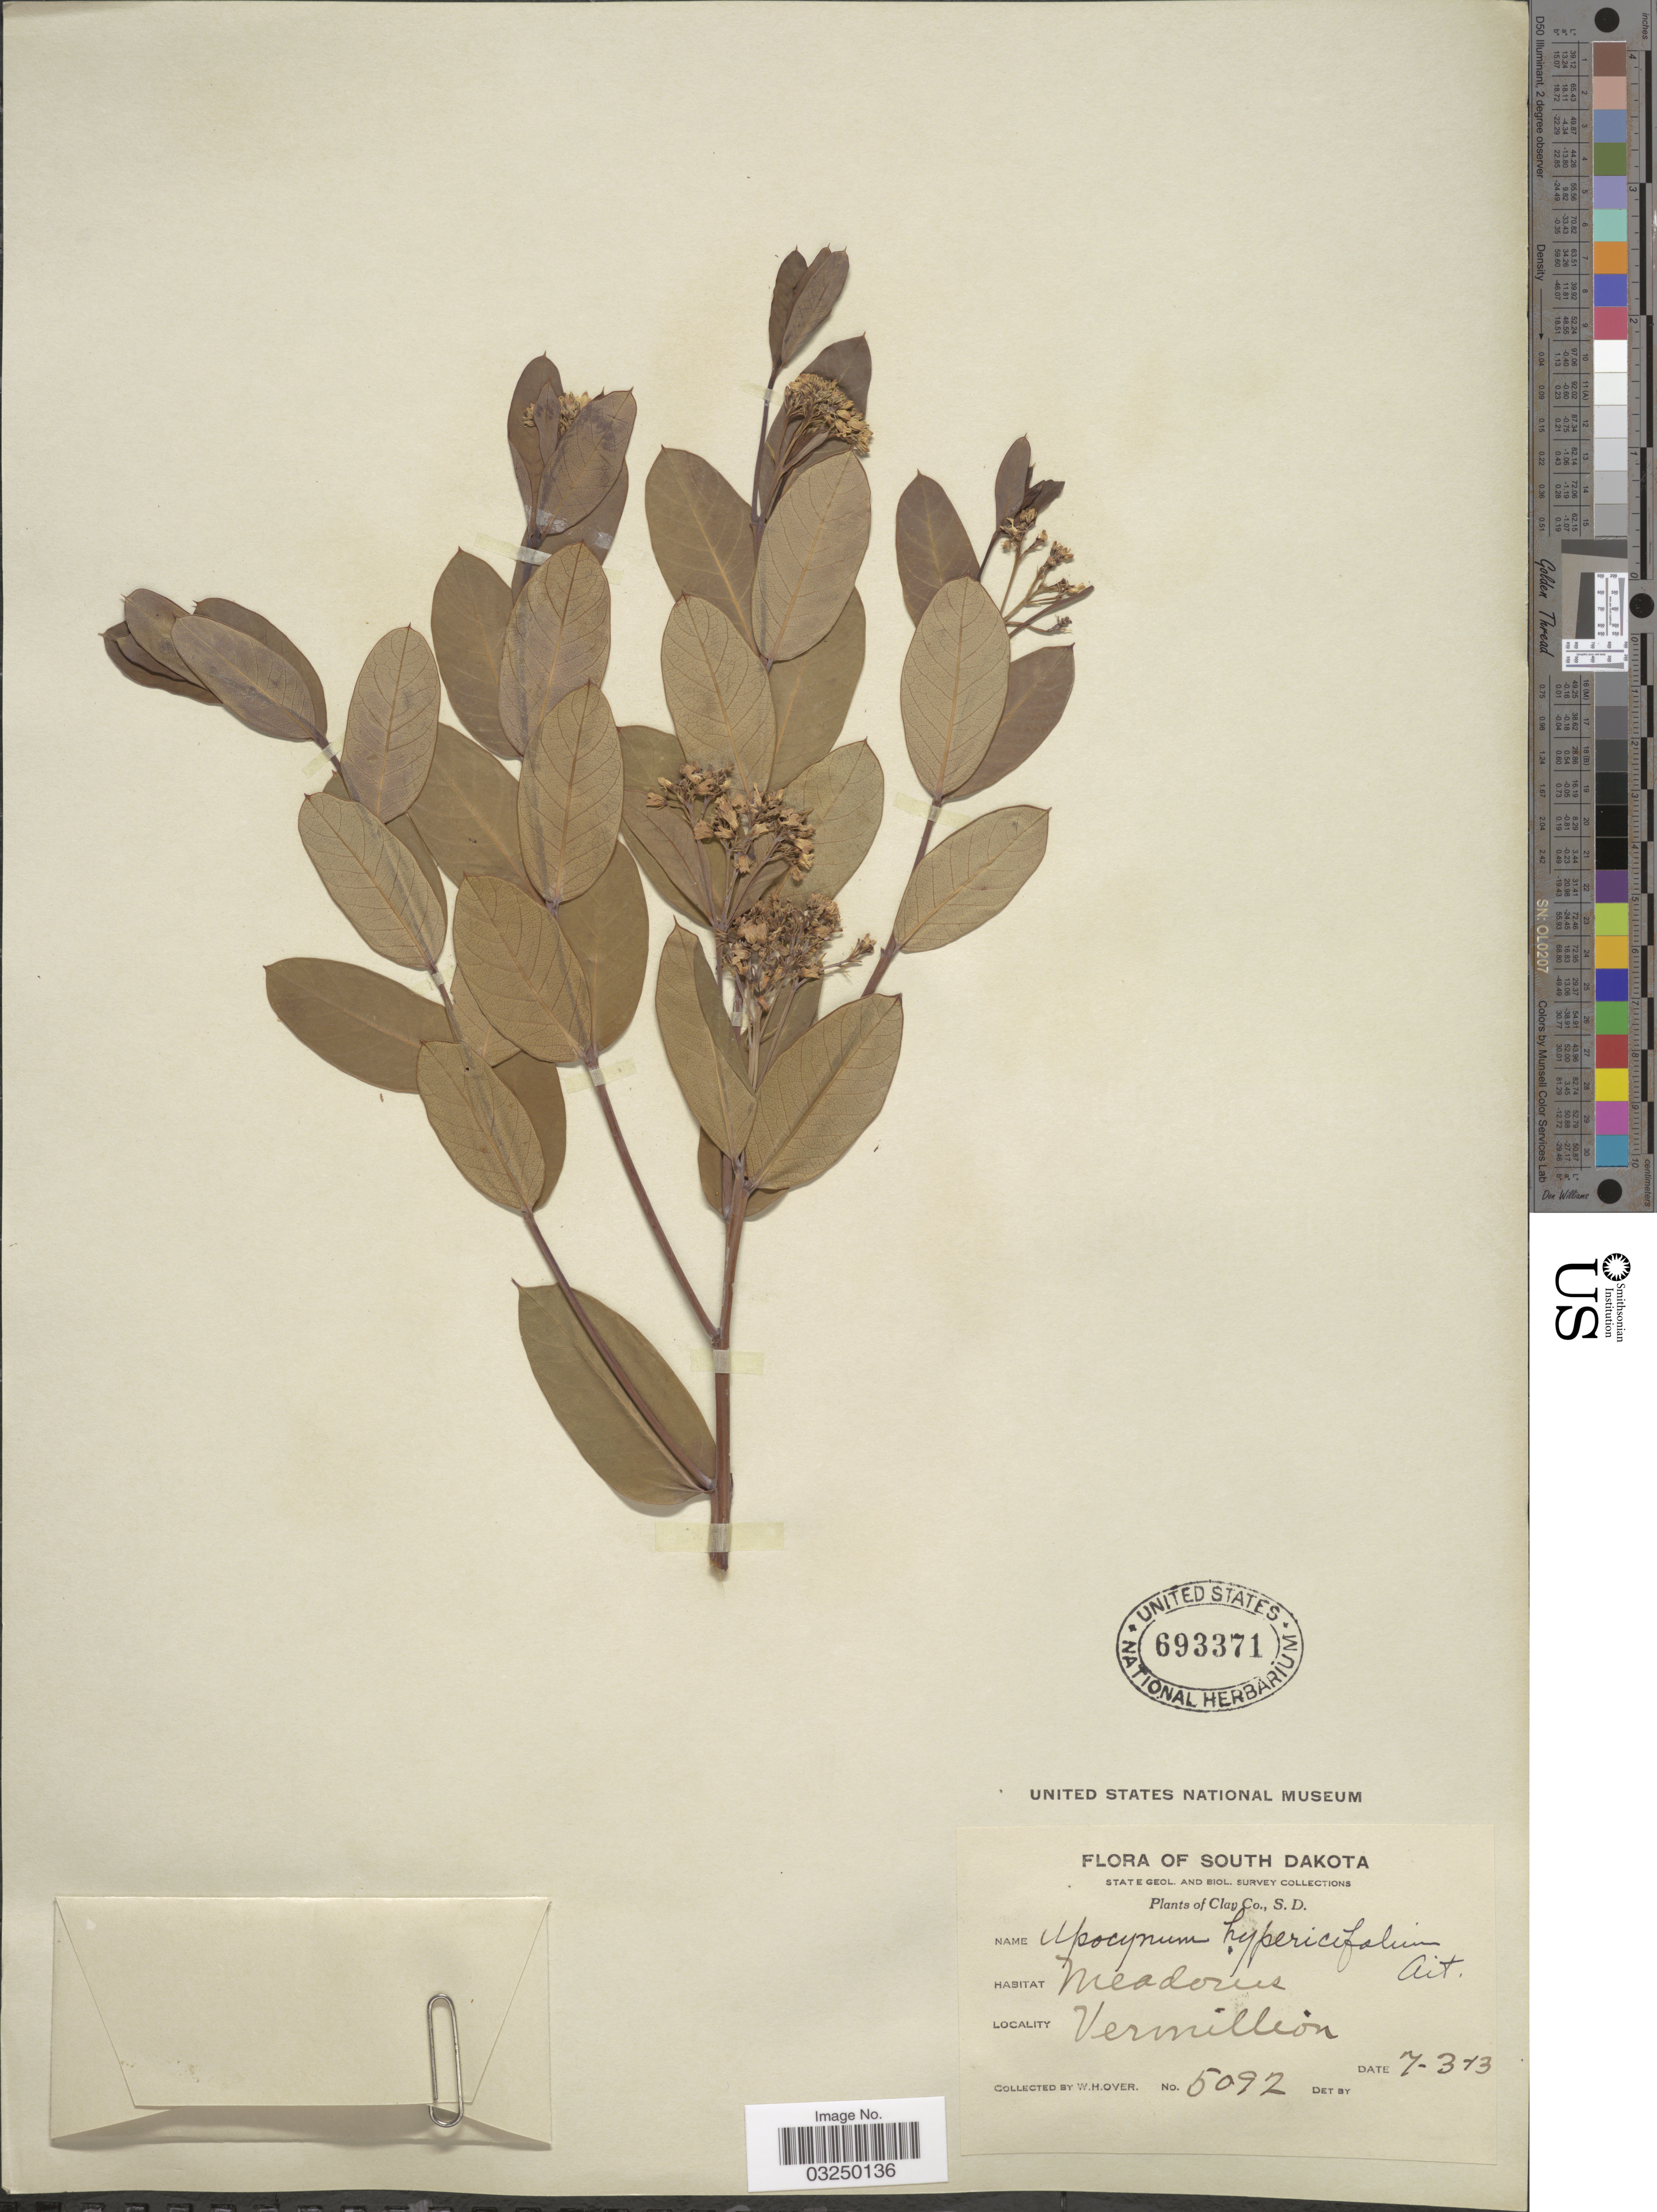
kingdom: Plantae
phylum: Tracheophyta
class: Magnoliopsida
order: Gentianales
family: Apocynaceae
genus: Apocynum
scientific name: Apocynum sibiricum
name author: Jacq.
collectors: W. Over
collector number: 5092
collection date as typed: Transcribed d/m/y: 3/7/13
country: United States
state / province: South Dakota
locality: Clay Co. Vermillion.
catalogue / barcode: US 693371